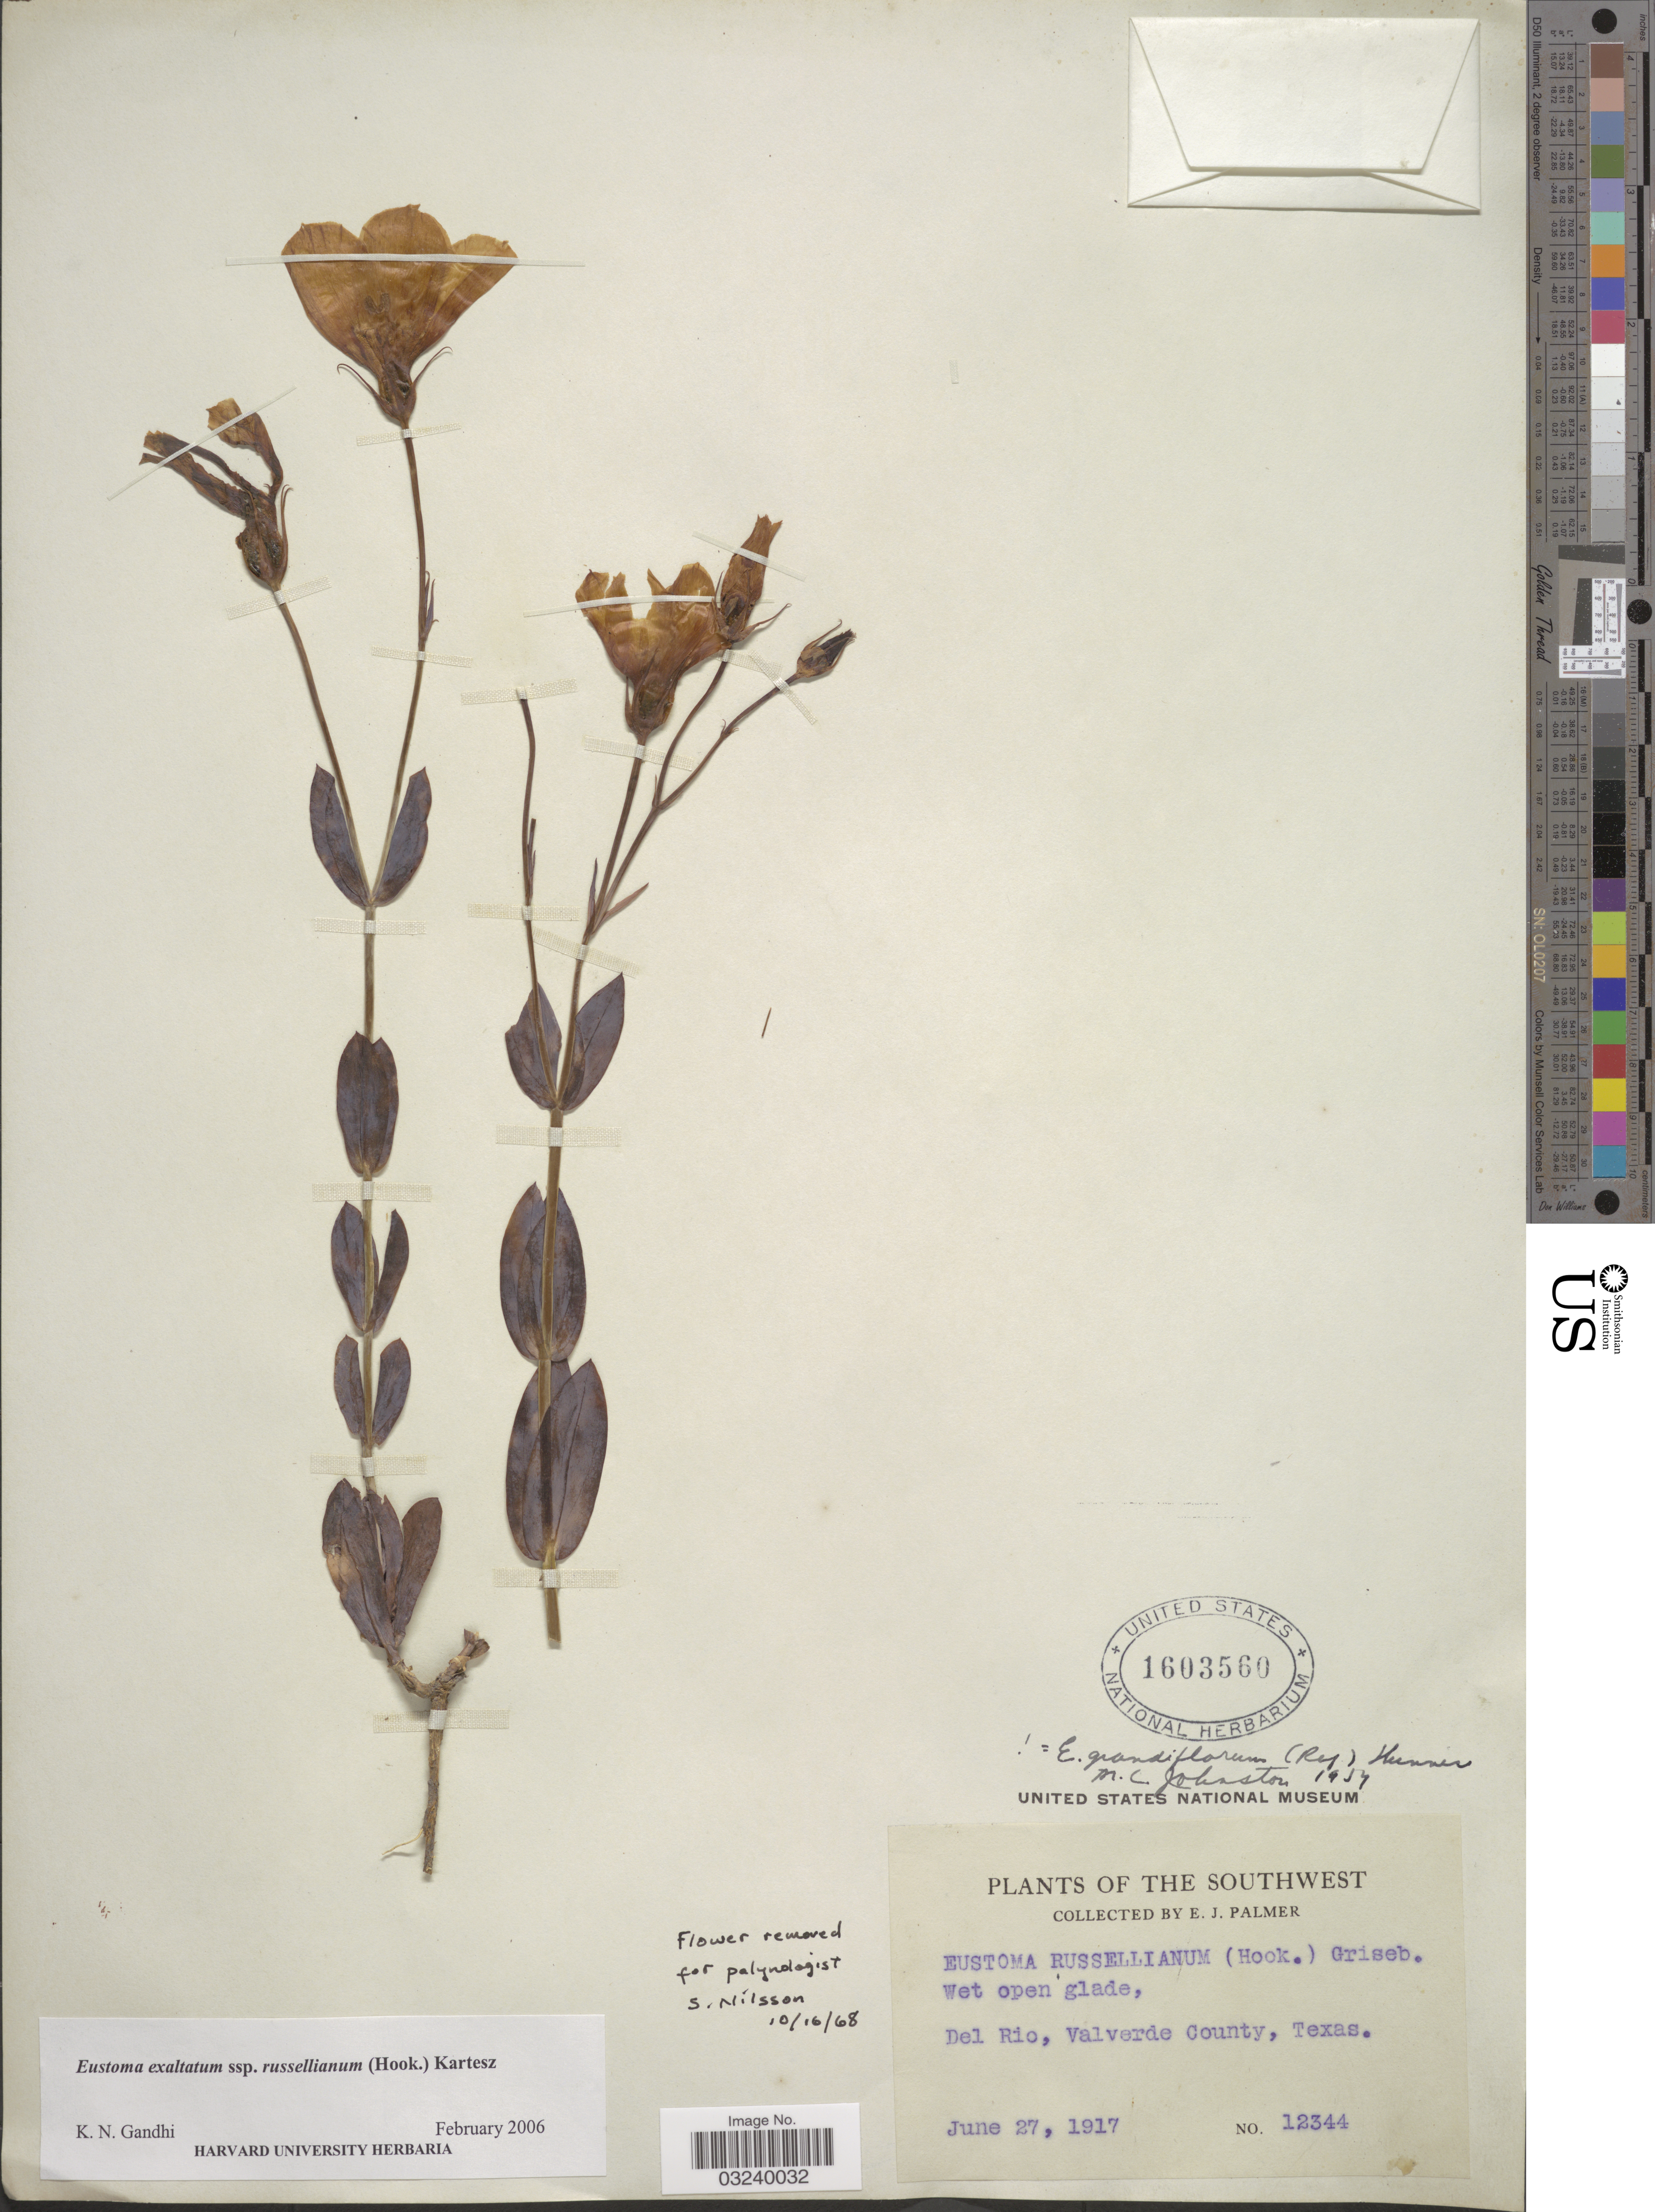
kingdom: Plantae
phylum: Tracheophyta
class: Magnoliopsida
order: Gentianales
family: Gentianaceae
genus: Eustoma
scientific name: Eustoma grandiflorum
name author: (Raf.) Shinners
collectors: E. J. Palmer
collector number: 12344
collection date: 1917-06-27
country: United States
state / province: Texas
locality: The Southwest, Del Rio, Valverde County, Texas.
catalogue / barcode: US 1603560